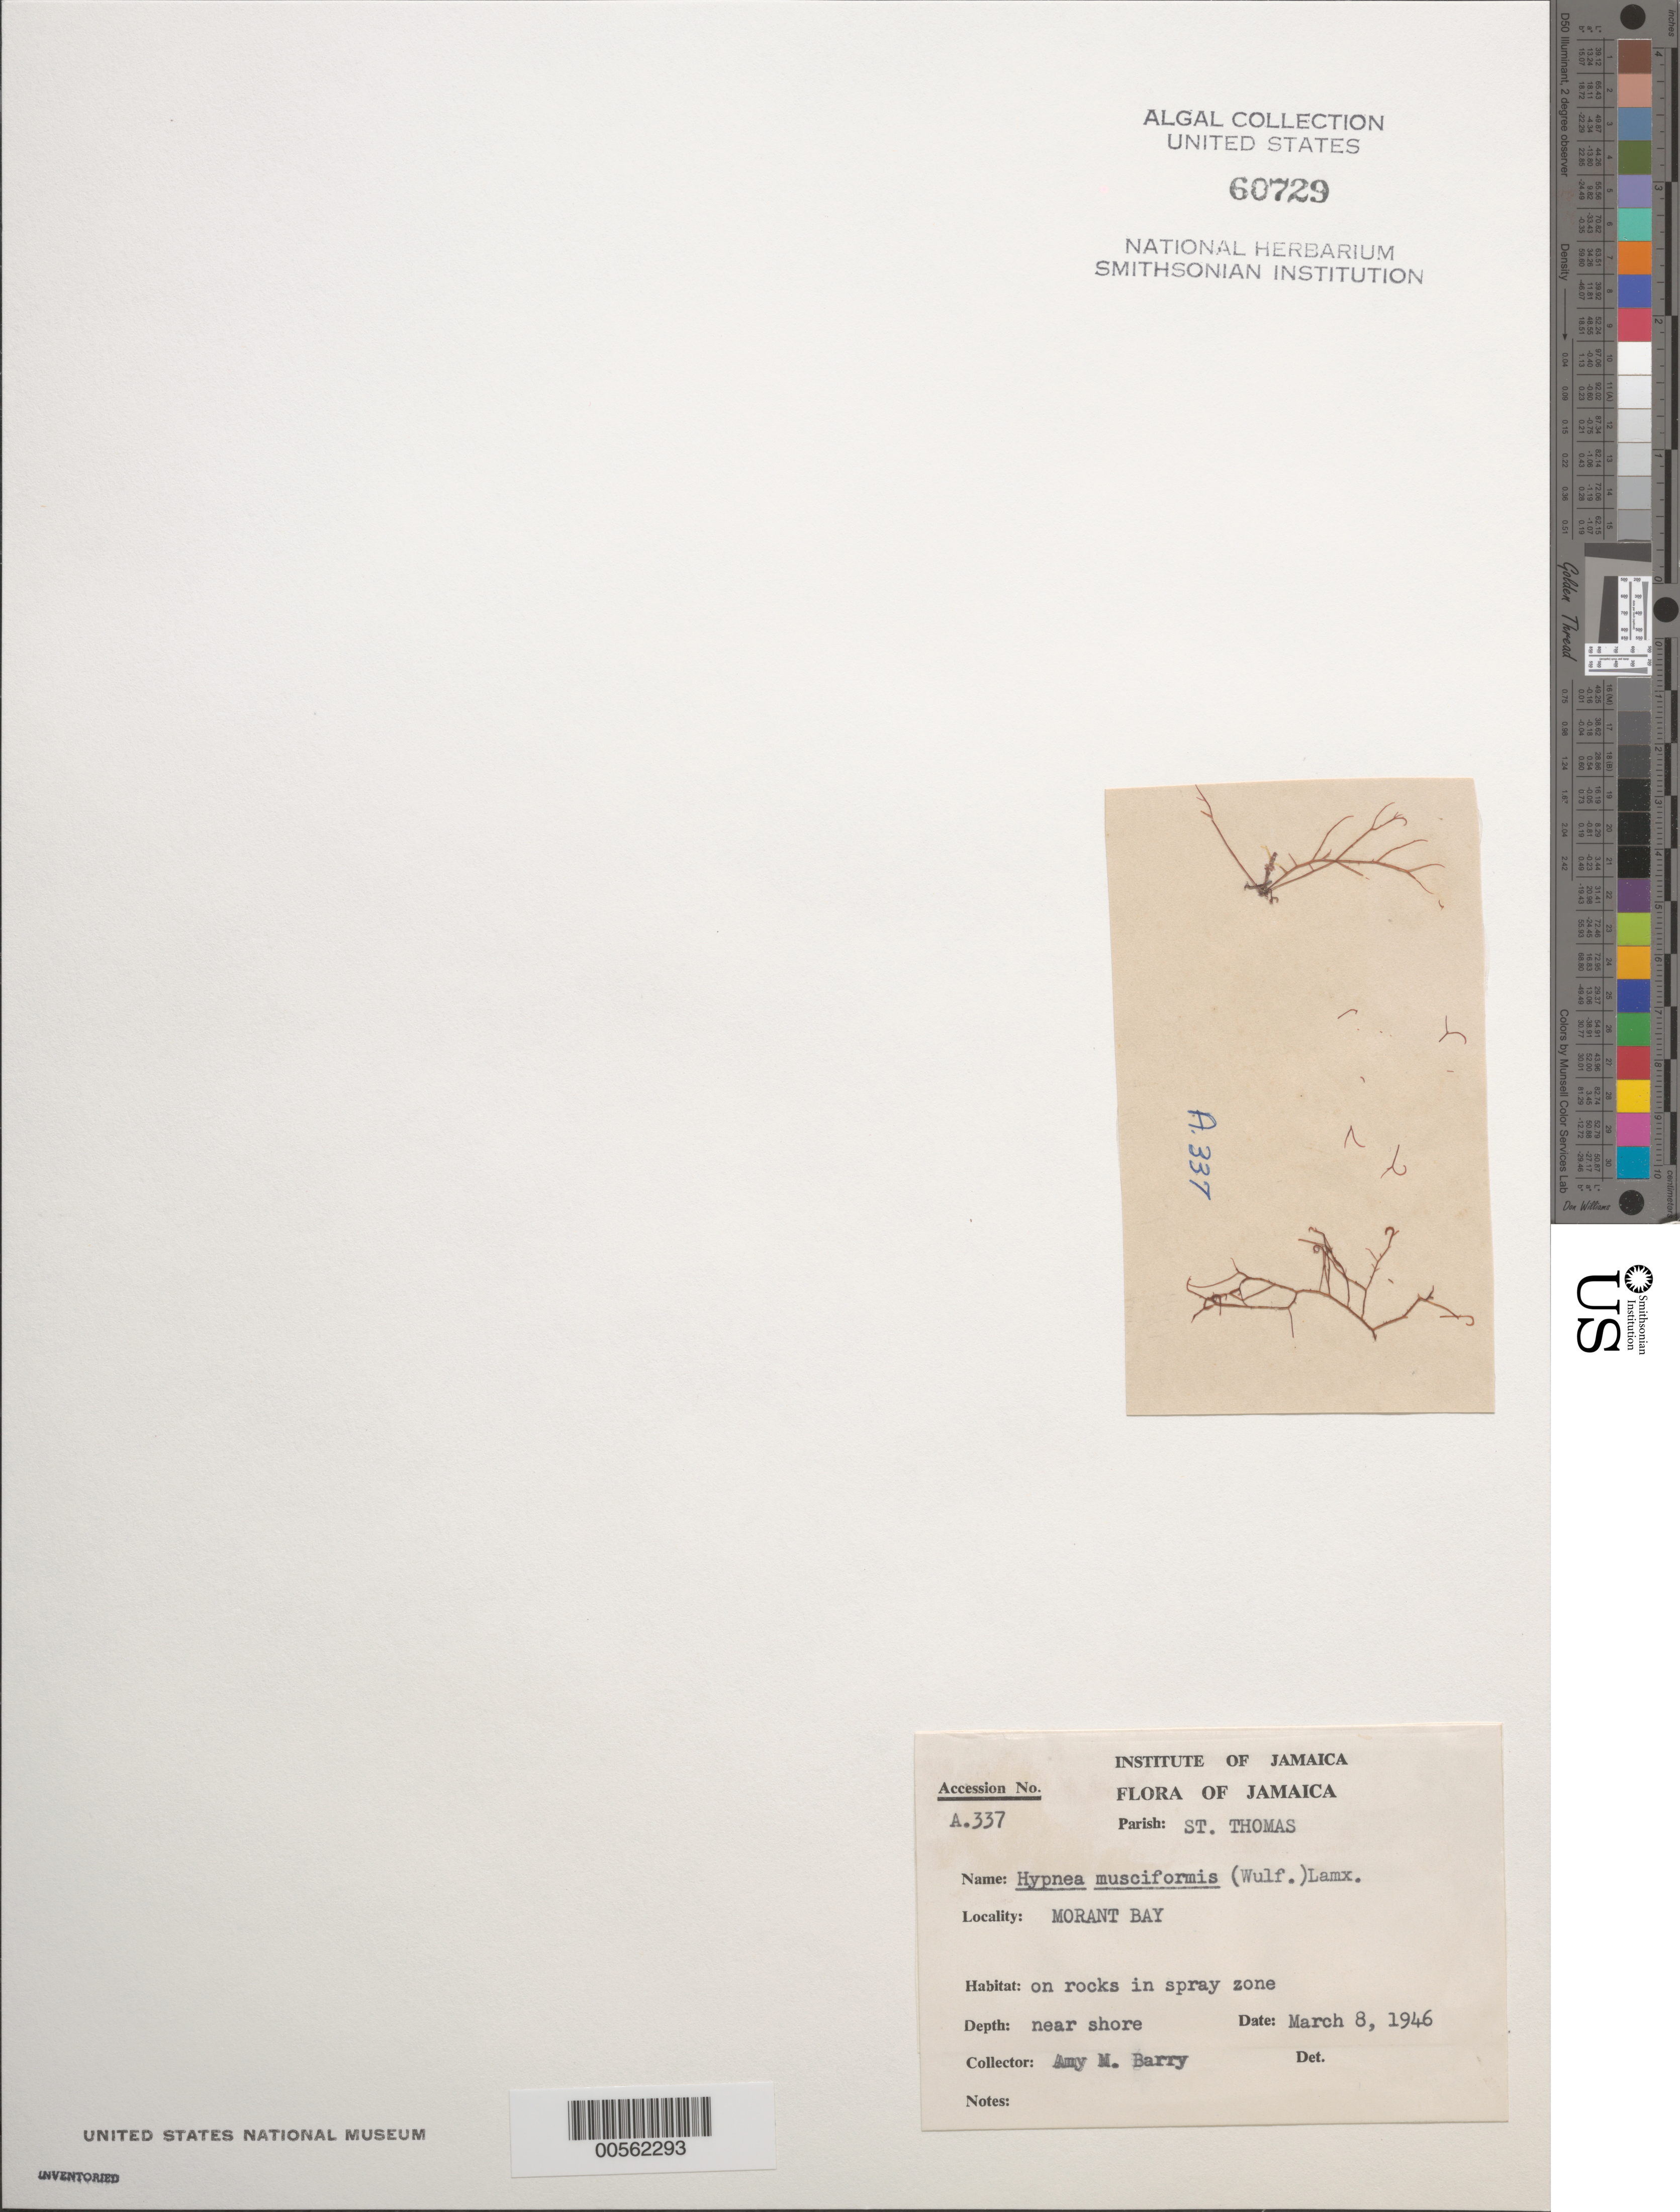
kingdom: Plantae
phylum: Rhodophyta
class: Florideophyceae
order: Gigartinales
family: Cystocloniaceae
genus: Hypnea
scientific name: Hypnea musciformis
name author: (Wulfen) J.V.Lamouroux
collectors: A. Barry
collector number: A.337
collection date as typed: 08 Mar 1946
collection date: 1946-03-08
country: Jamaica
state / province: Saint Thomas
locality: Morant bay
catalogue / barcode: US 60729